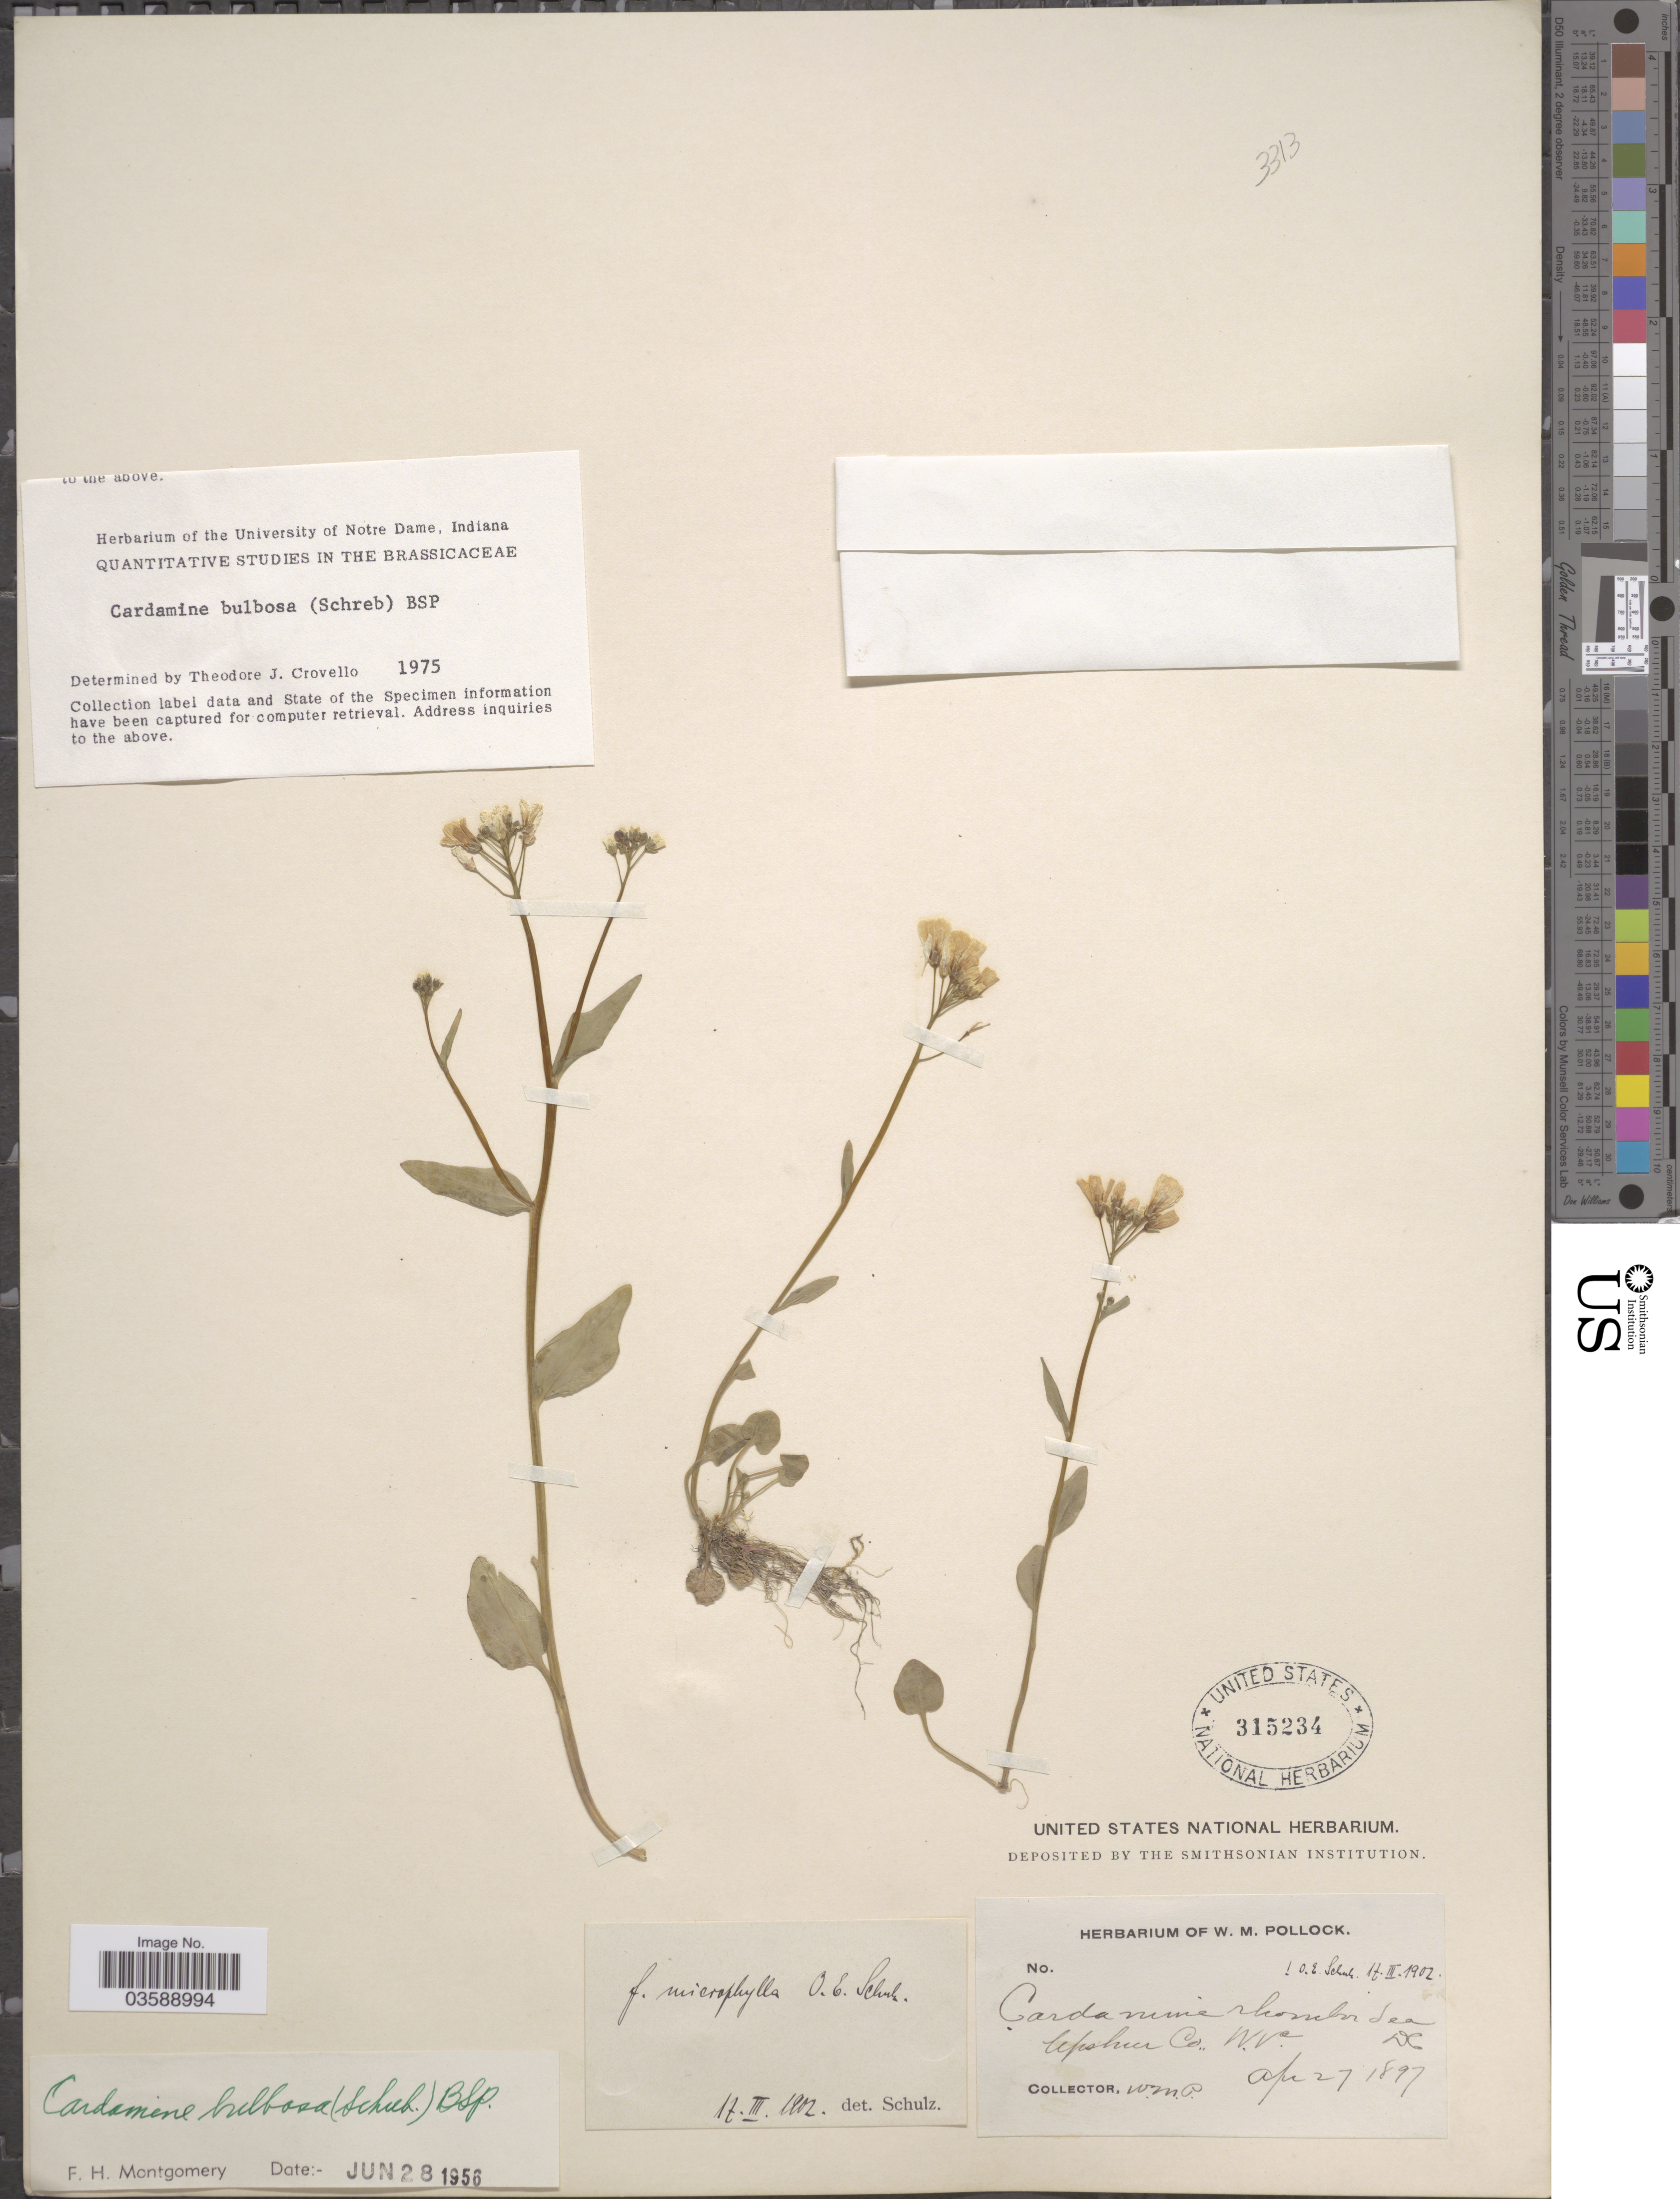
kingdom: Plantae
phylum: Tracheophyta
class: Magnoliopsida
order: Brassicales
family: Brassicaceae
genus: Cardamine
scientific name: Cardamine bulbosa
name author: (Schreb. ex Muhl.) Britton et al.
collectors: W. M. Pollock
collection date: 1897-04-27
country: United States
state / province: West Virginia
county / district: Upshur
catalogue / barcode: US 315234